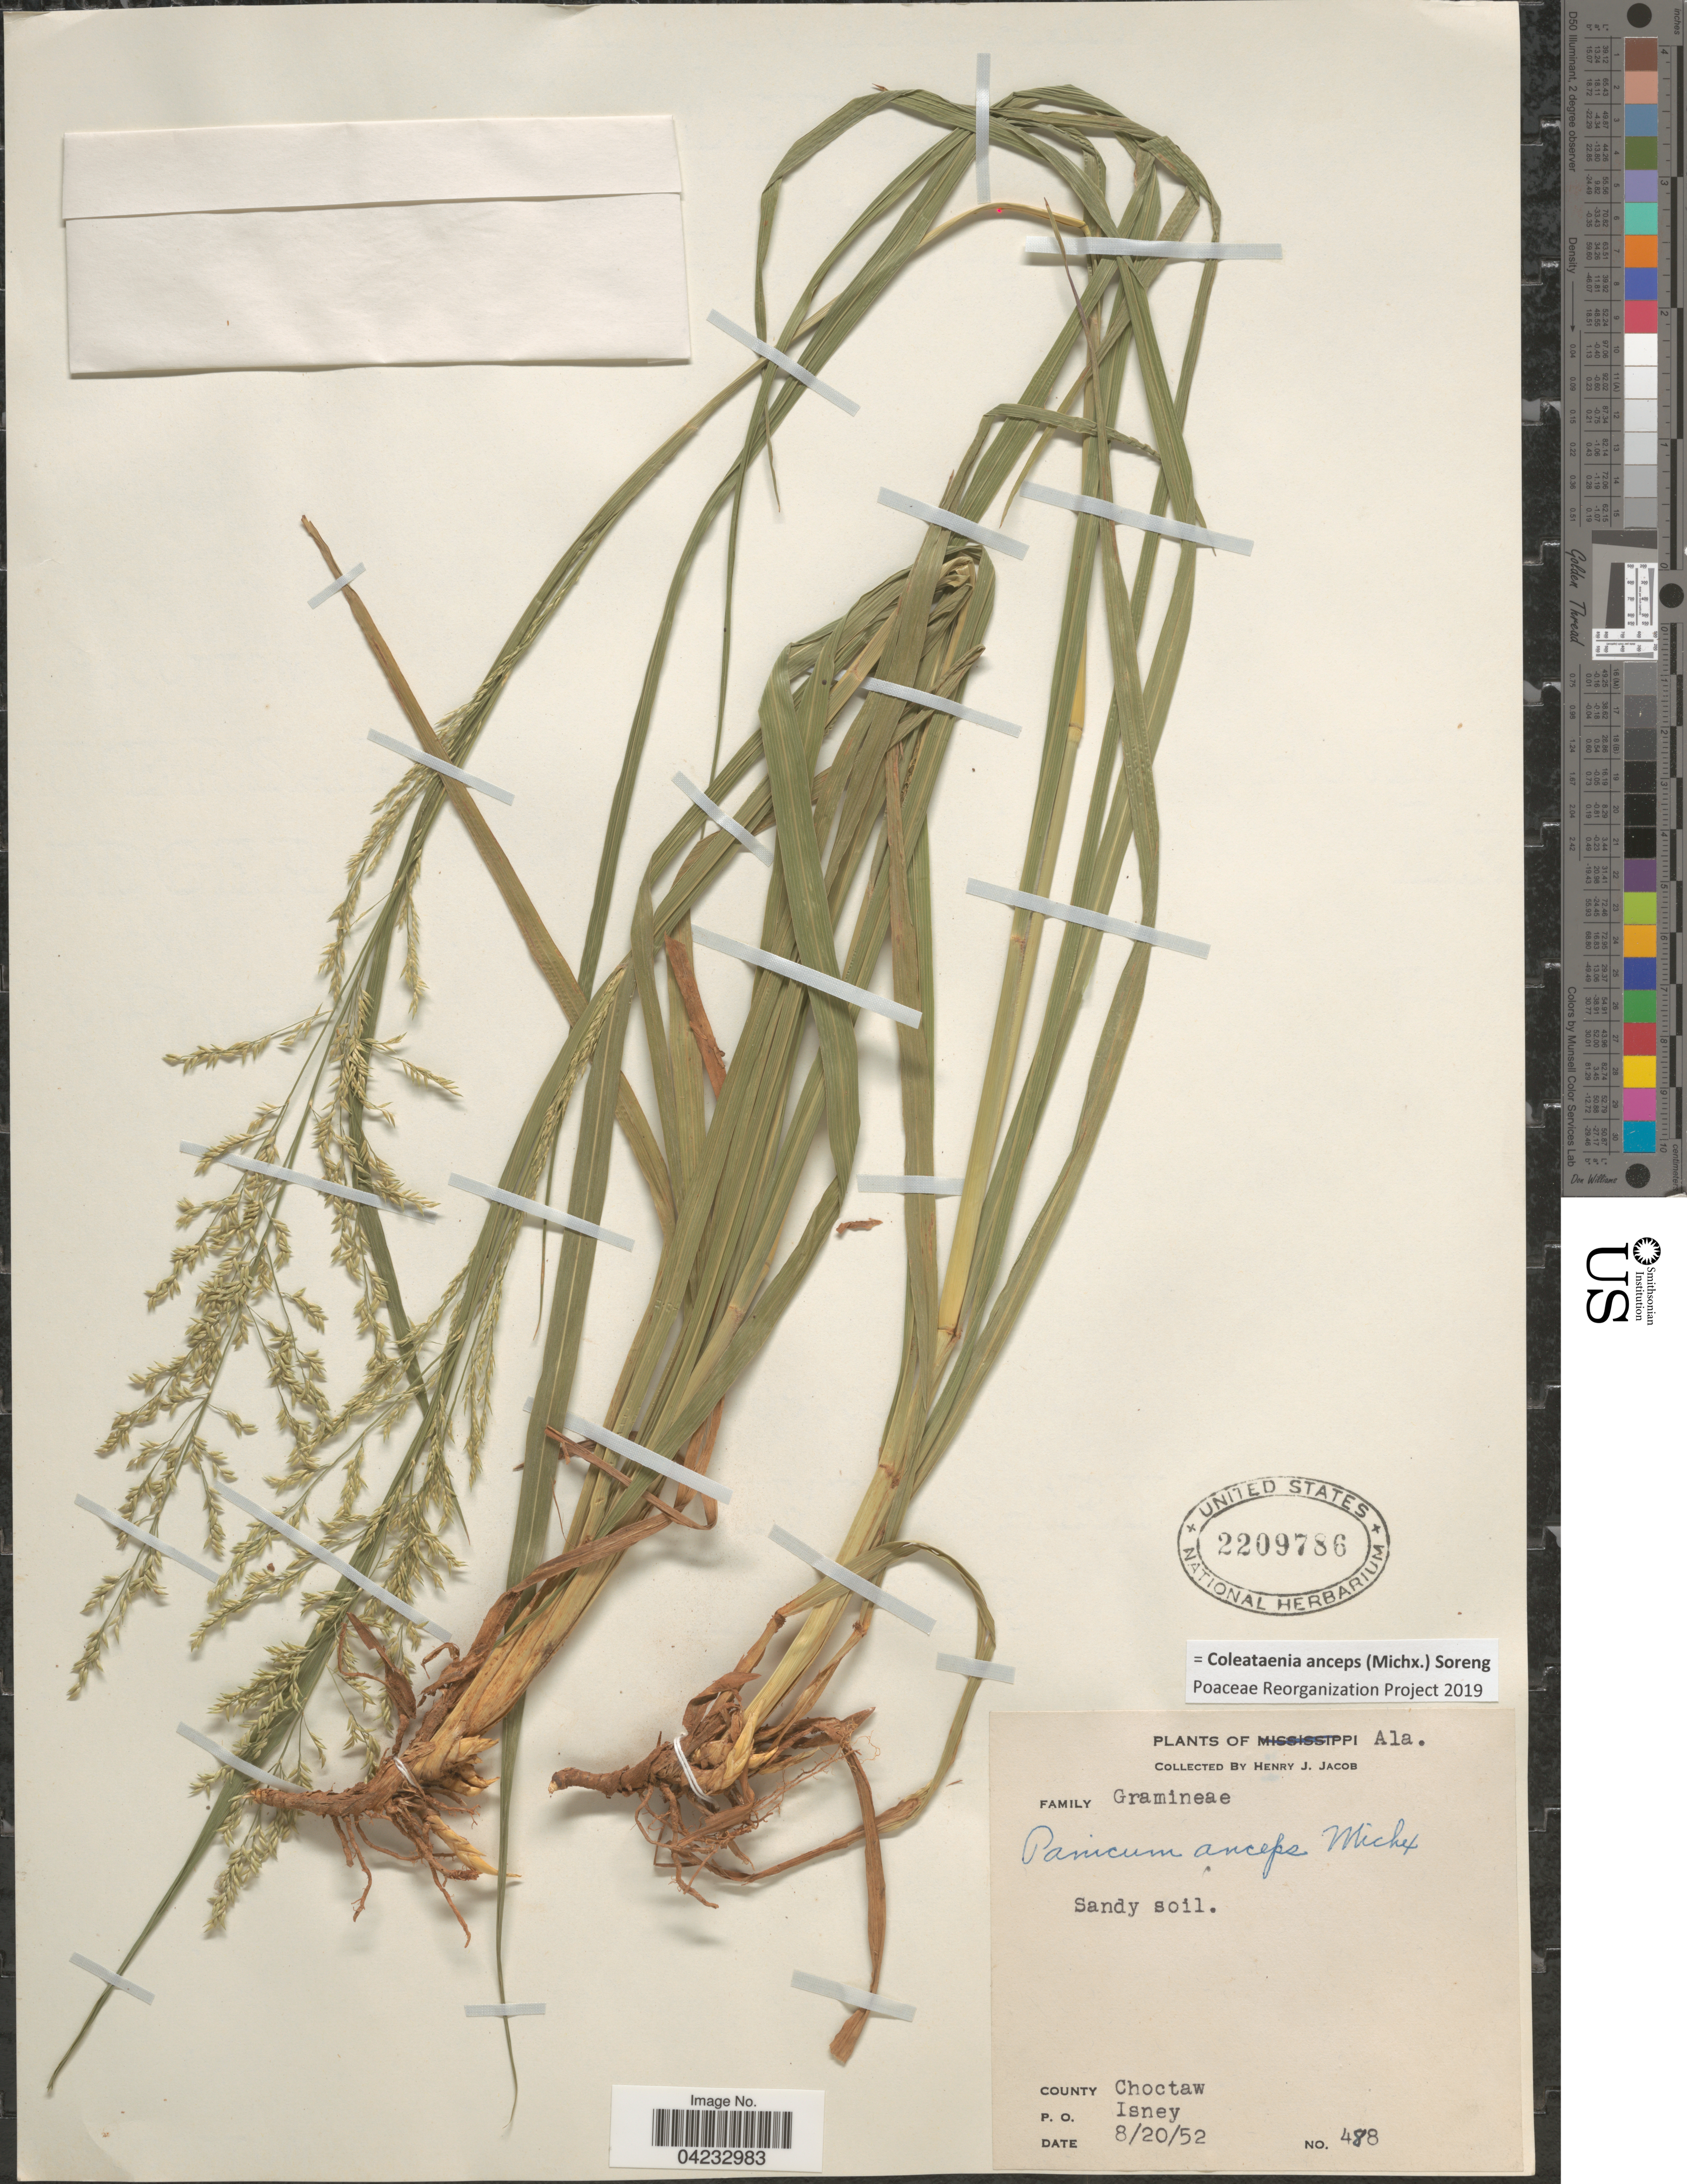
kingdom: Plantae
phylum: Tracheophyta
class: Liliopsida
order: Poales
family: Poaceae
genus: Coleataenia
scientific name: Coleataenia anceps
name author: (Michx.) Soreng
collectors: H. Jacob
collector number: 488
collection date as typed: Transcribed d/m/y: 20/8/52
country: United States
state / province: Alabama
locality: County Choctaw. P. O. Isney.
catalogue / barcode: US 2209786